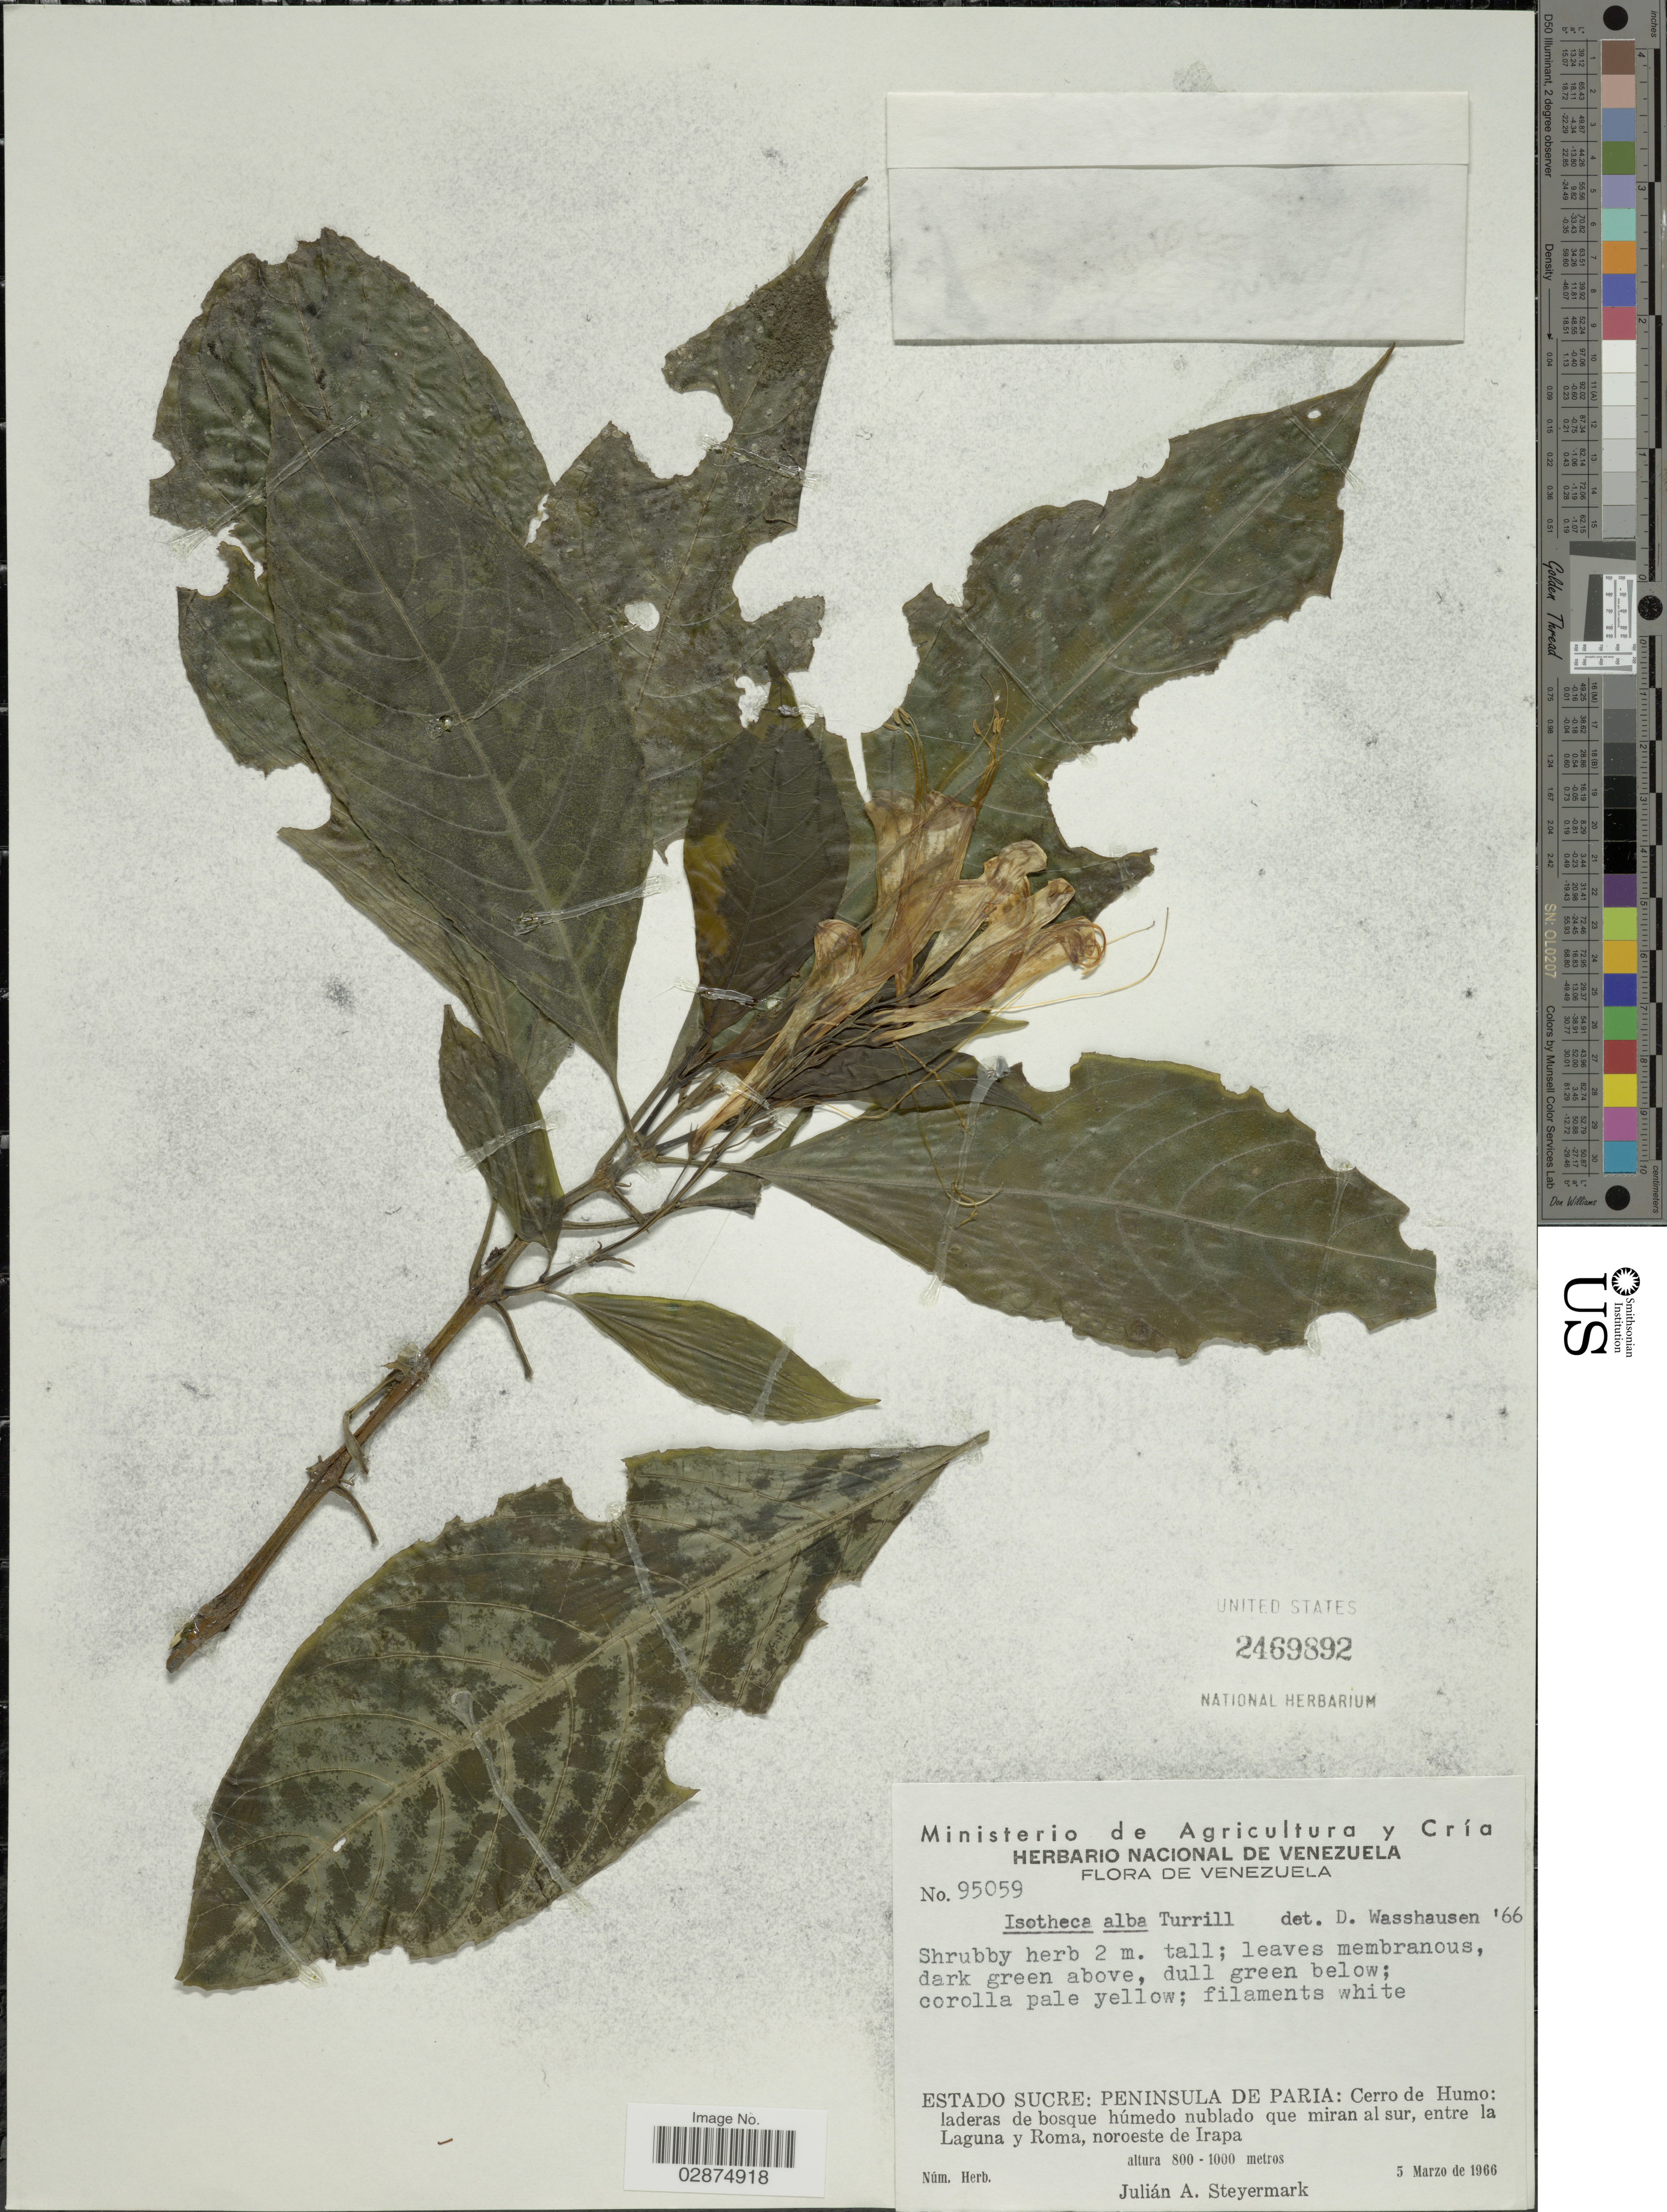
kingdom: Plantae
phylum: Tracheophyta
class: Magnoliopsida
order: Lamiales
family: Acanthaceae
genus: Isotheca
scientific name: Isotheca alba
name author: Turrill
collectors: J. Steyermark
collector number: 95059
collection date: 1966-03-05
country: Venezuela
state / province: Sucre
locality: Peninsula de Paria: Cerro de Humo: laderas de bosque húmedo nublado que miran al sur, entre la Laguna y Roma, noroeste de Irapa.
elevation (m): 800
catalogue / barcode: US 2469892